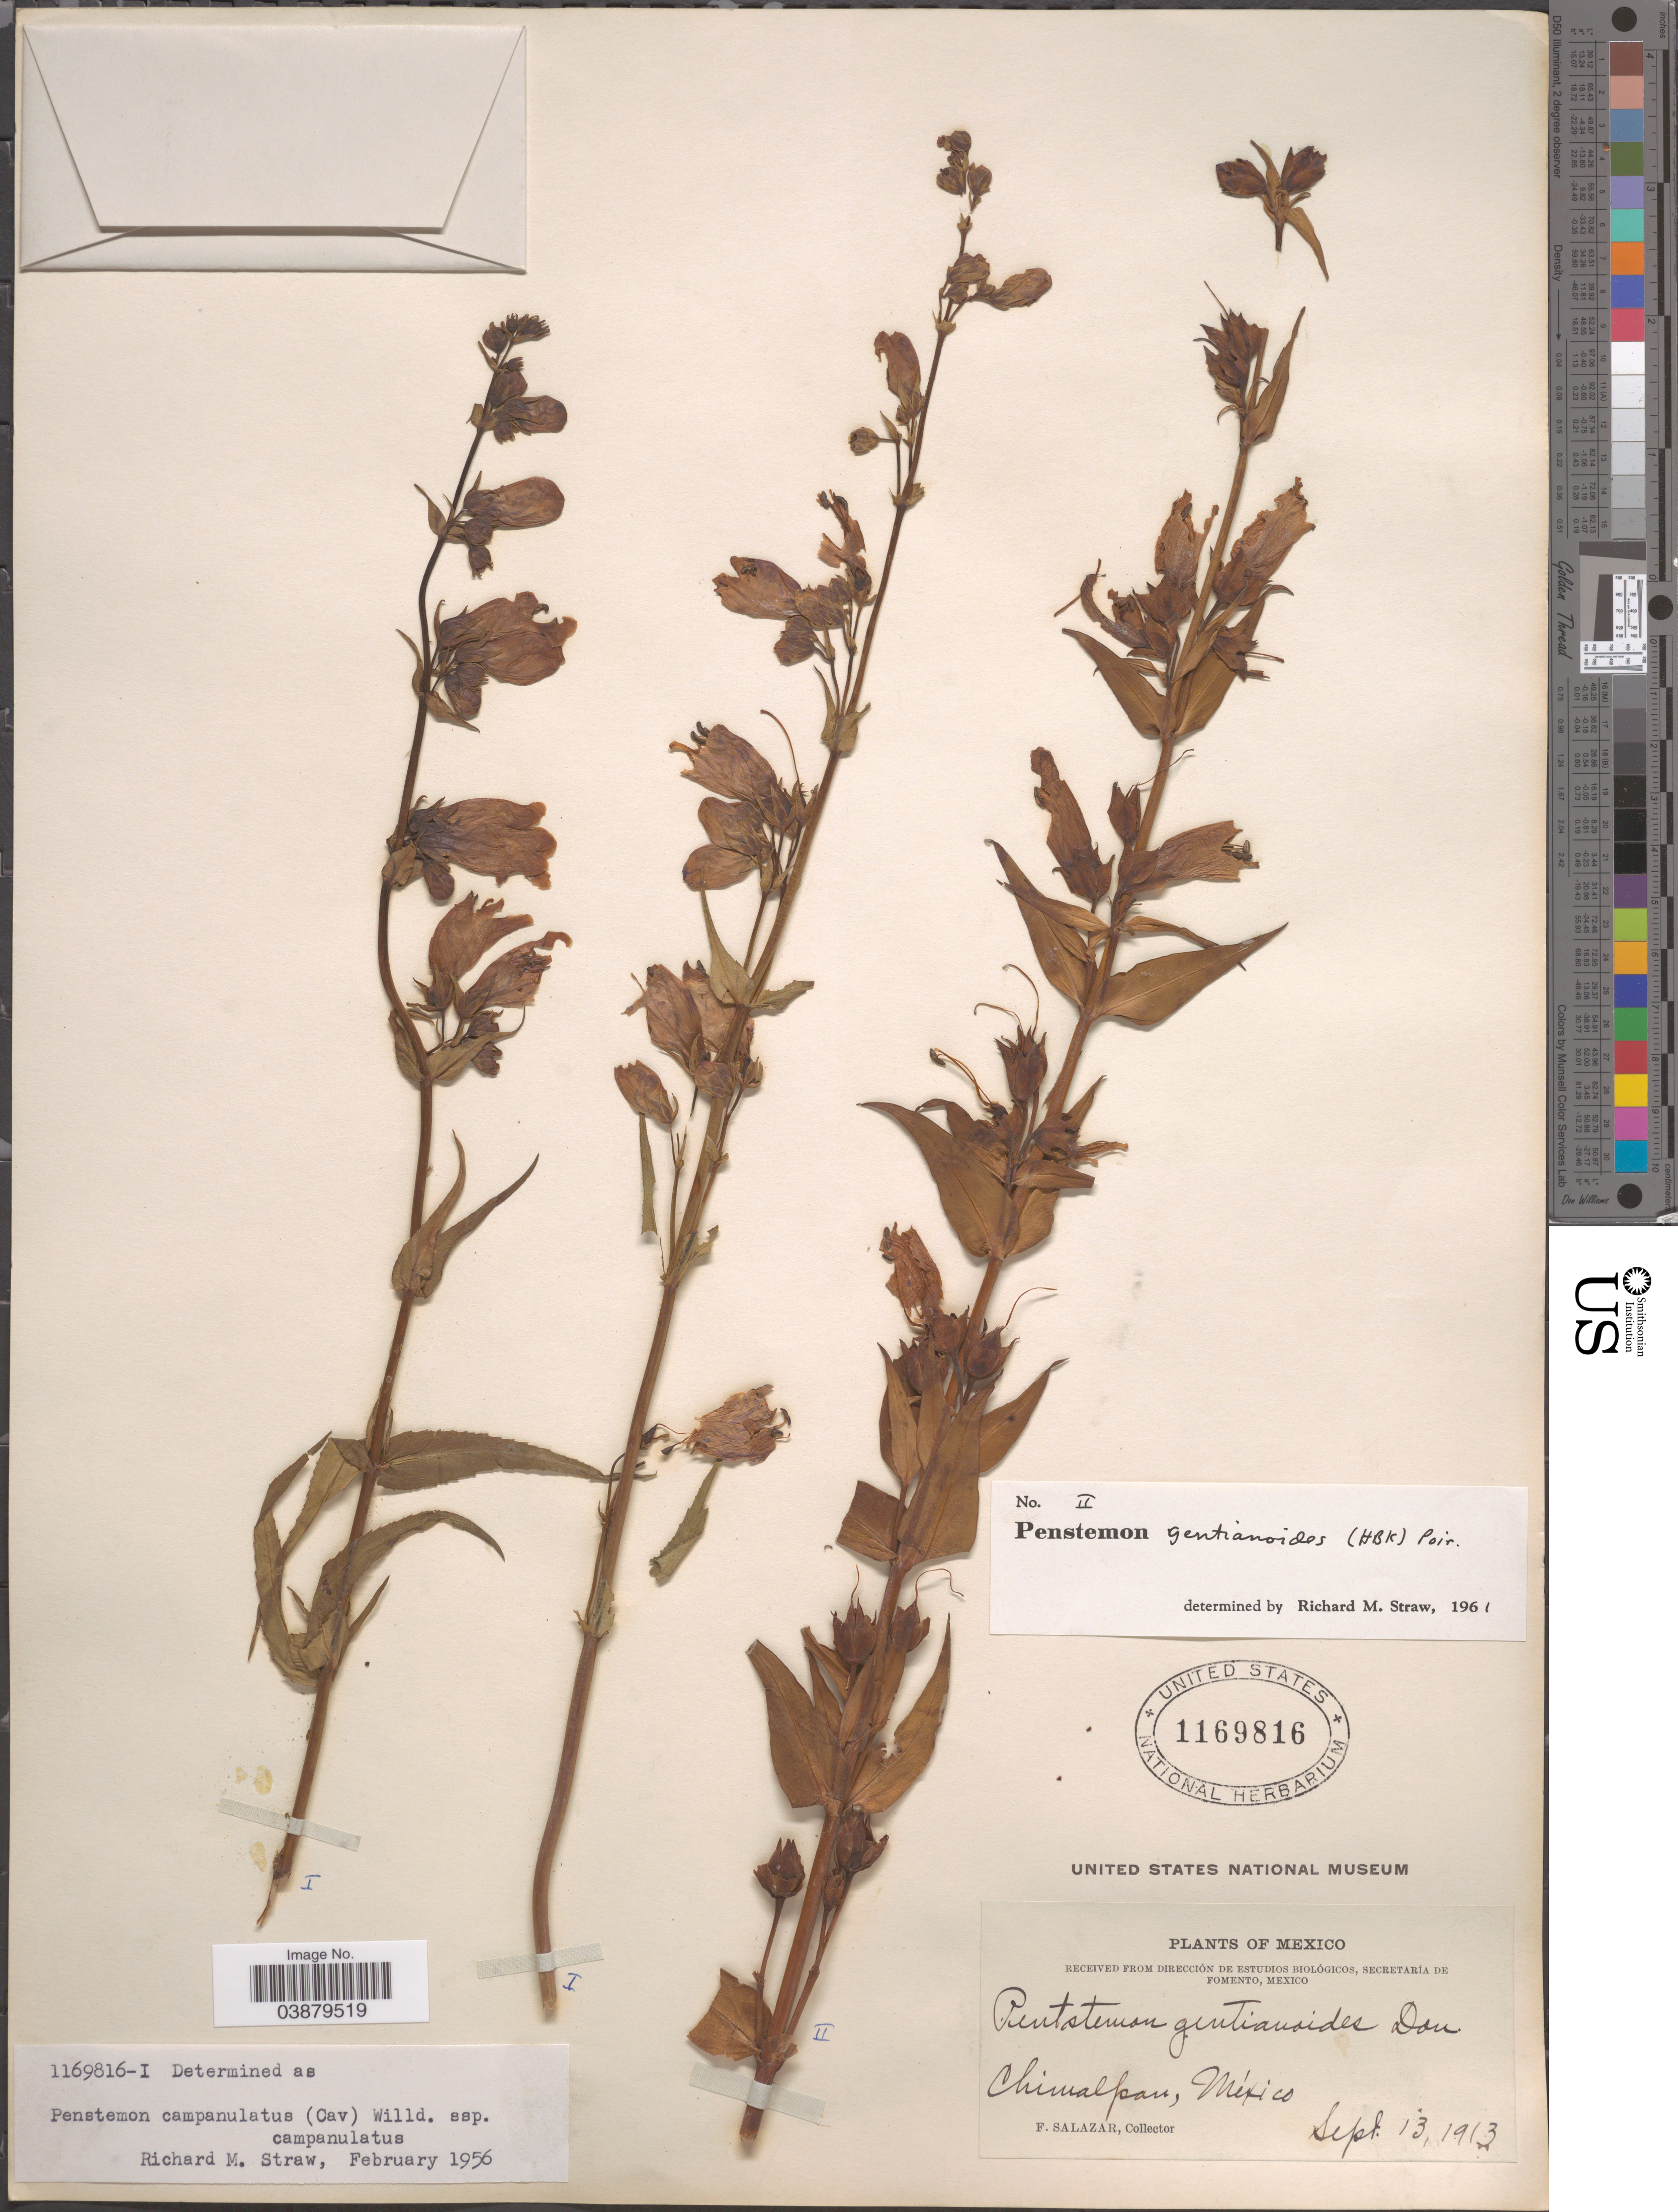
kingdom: Plantae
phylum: Tracheophyta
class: Magnoliopsida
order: Lamiales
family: Plantaginaceae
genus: Penstemon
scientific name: Penstemon campanulatus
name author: (Cav.) Willd.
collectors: F. Salazar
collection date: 1913-09-13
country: Mexico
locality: Chimalpan.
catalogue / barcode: US 1169816